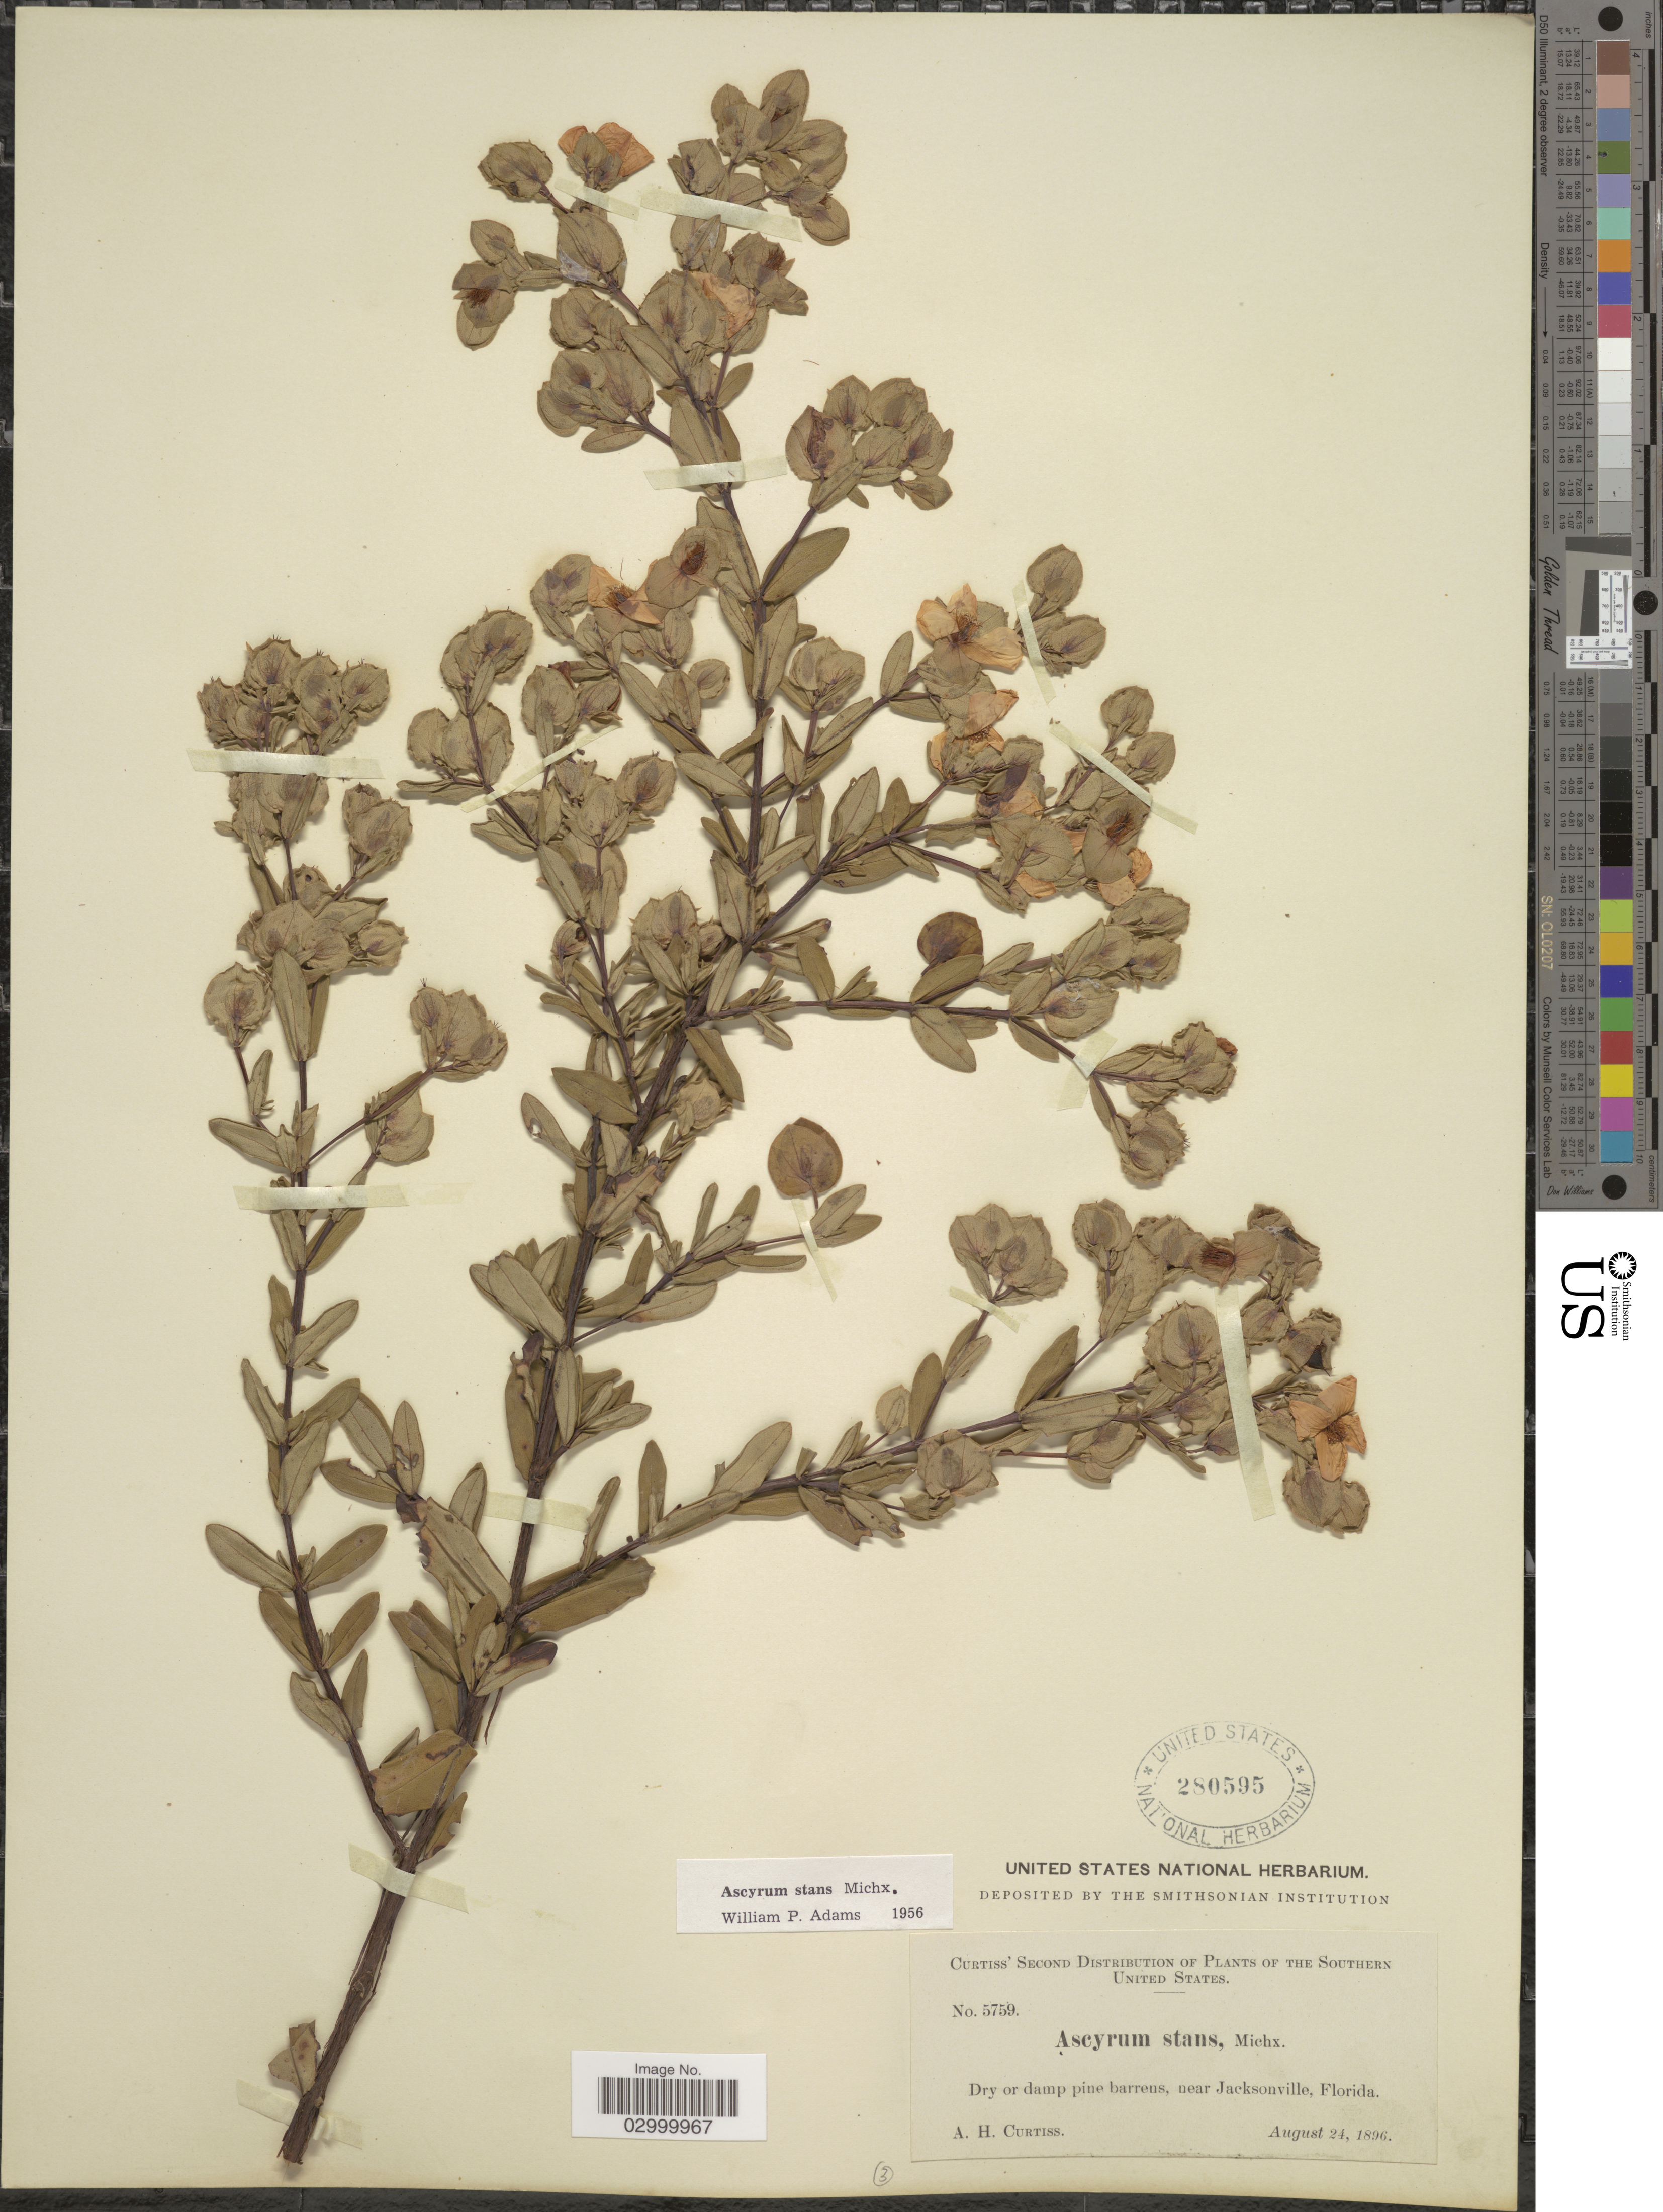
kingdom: Plantae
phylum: Tracheophyta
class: Magnoliopsida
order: Malpighiales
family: Hypericaceae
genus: Hypericum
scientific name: Hypericum crux-andreae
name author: (L.) Crantz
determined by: Strong, Mark T., (BOT), Smithsonian Institution - National Museum of Natural History (UNITED STATES)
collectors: A. H. Curtiss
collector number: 5759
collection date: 1896-08-24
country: United States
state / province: Florida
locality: Southern United States. Dry or damp pine barrens, near Jacksonville.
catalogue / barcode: US 280595